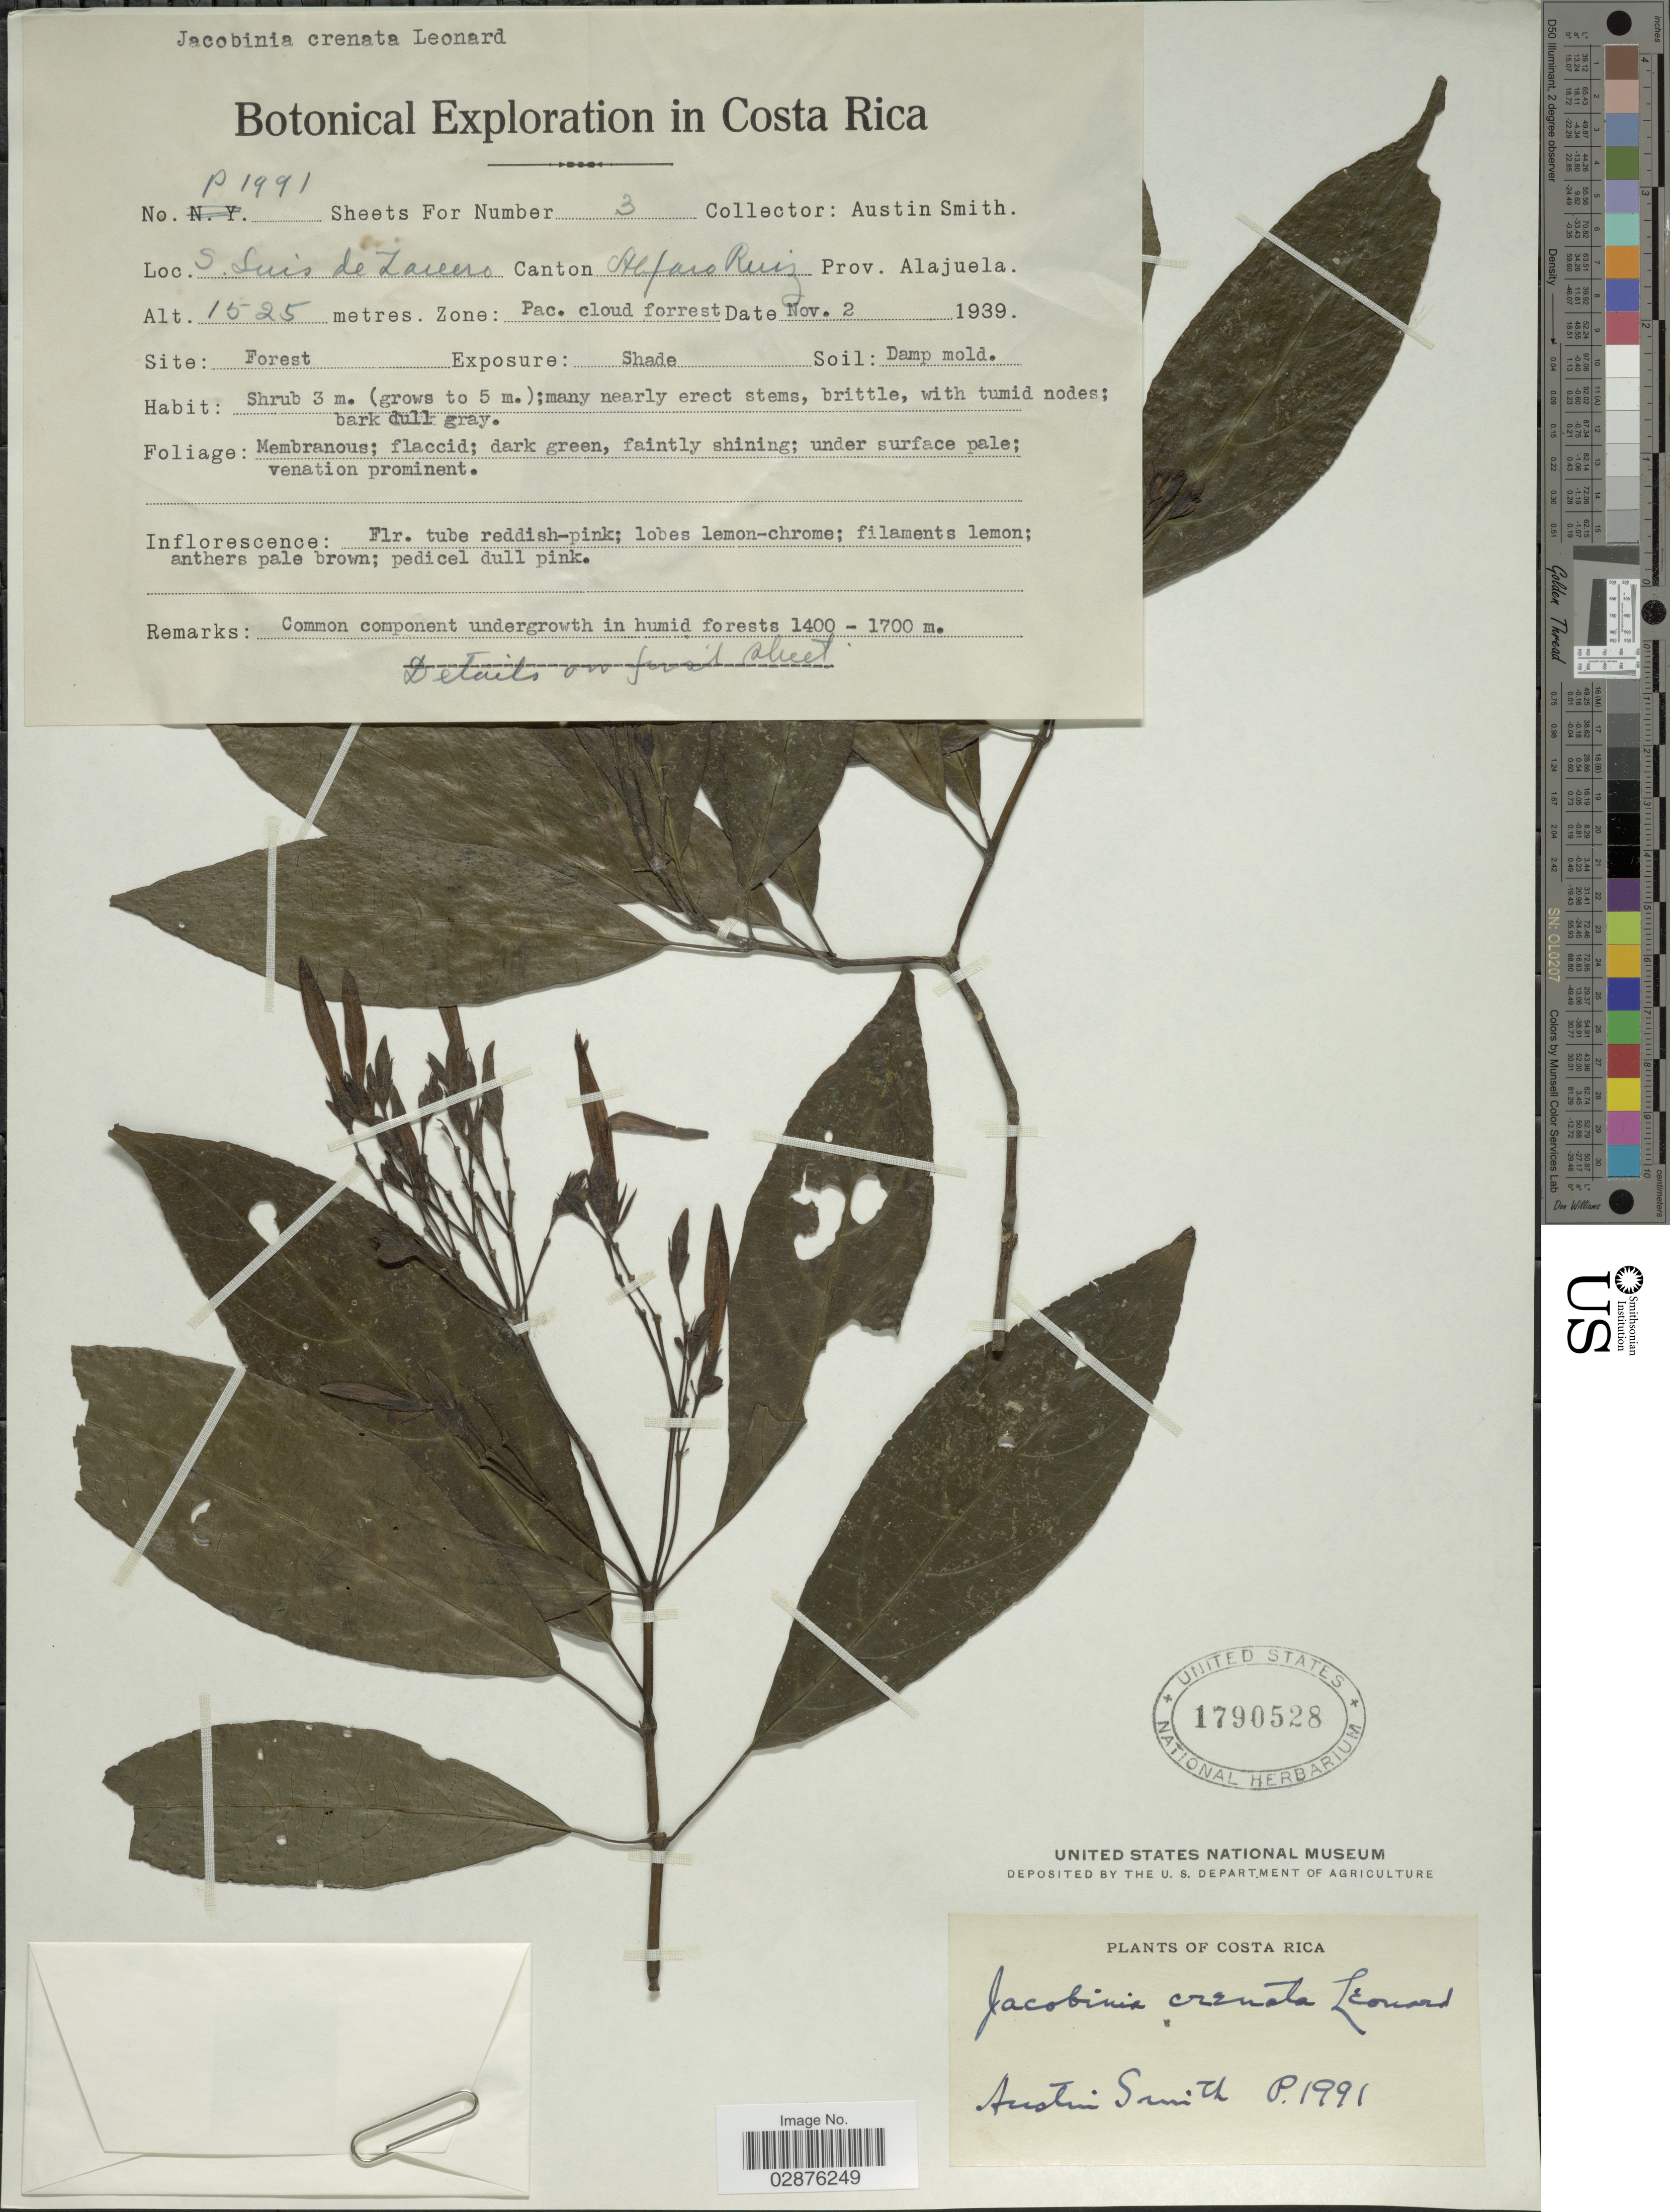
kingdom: Plantae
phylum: Tracheophyta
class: Magnoliopsida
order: Lamiales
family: Acanthaceae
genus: Justicia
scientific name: Justicia crenata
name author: (Leonard) Durkee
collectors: Aust P. Smith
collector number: P1991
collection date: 1939-11-02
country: Costa Rica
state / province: Alajuela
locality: S. Luis de Zarcero, Canton Alfaro Ruiz.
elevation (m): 1525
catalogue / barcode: US 1790528